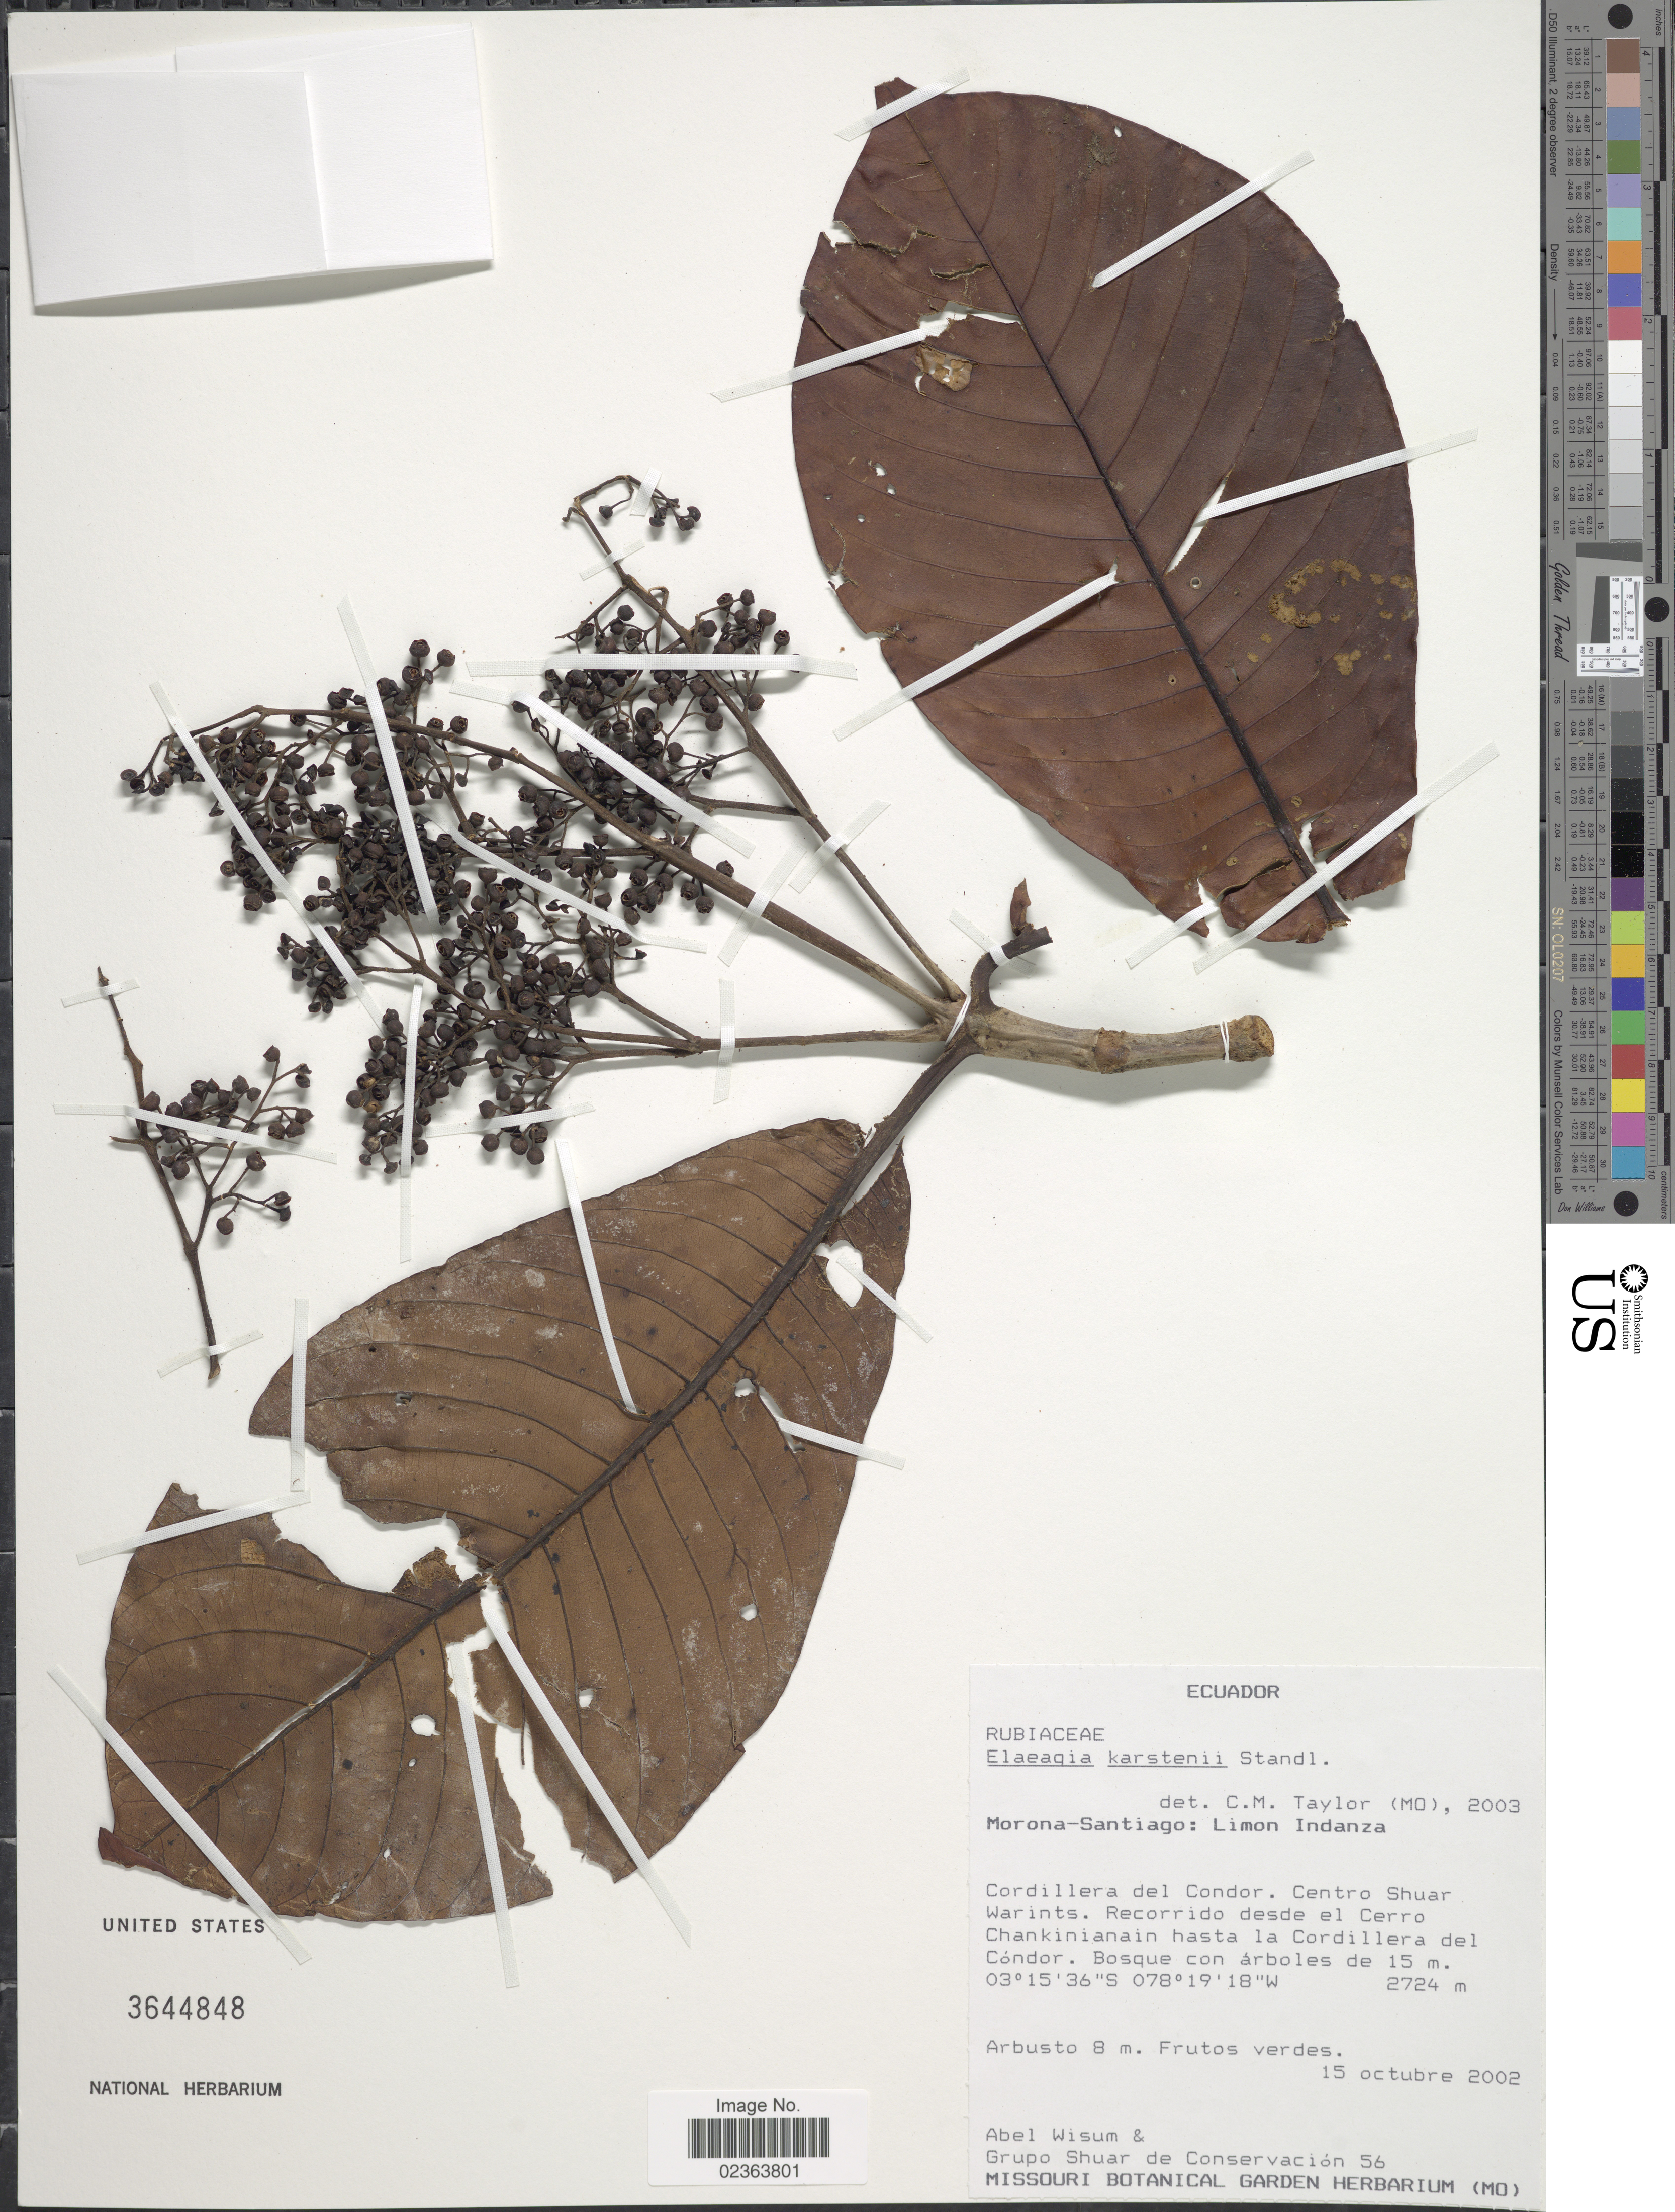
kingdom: Plantae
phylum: Tracheophyta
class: Magnoliopsida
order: Gentianales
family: Rubiaceae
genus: Elaeagia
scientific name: Elaeagia karstenii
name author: Standl.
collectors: A. Wisum & Grupo Shuar de conservación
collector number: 56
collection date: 2002-10-15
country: Ecuador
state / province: Morona-Santiago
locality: Limon Indanza. Cordillera del Condor. Centro Shuar Warints, Recorrido desde el Cerro Chankinianain hasta la Cordillera del Condor.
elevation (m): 2724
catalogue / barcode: US 3644848